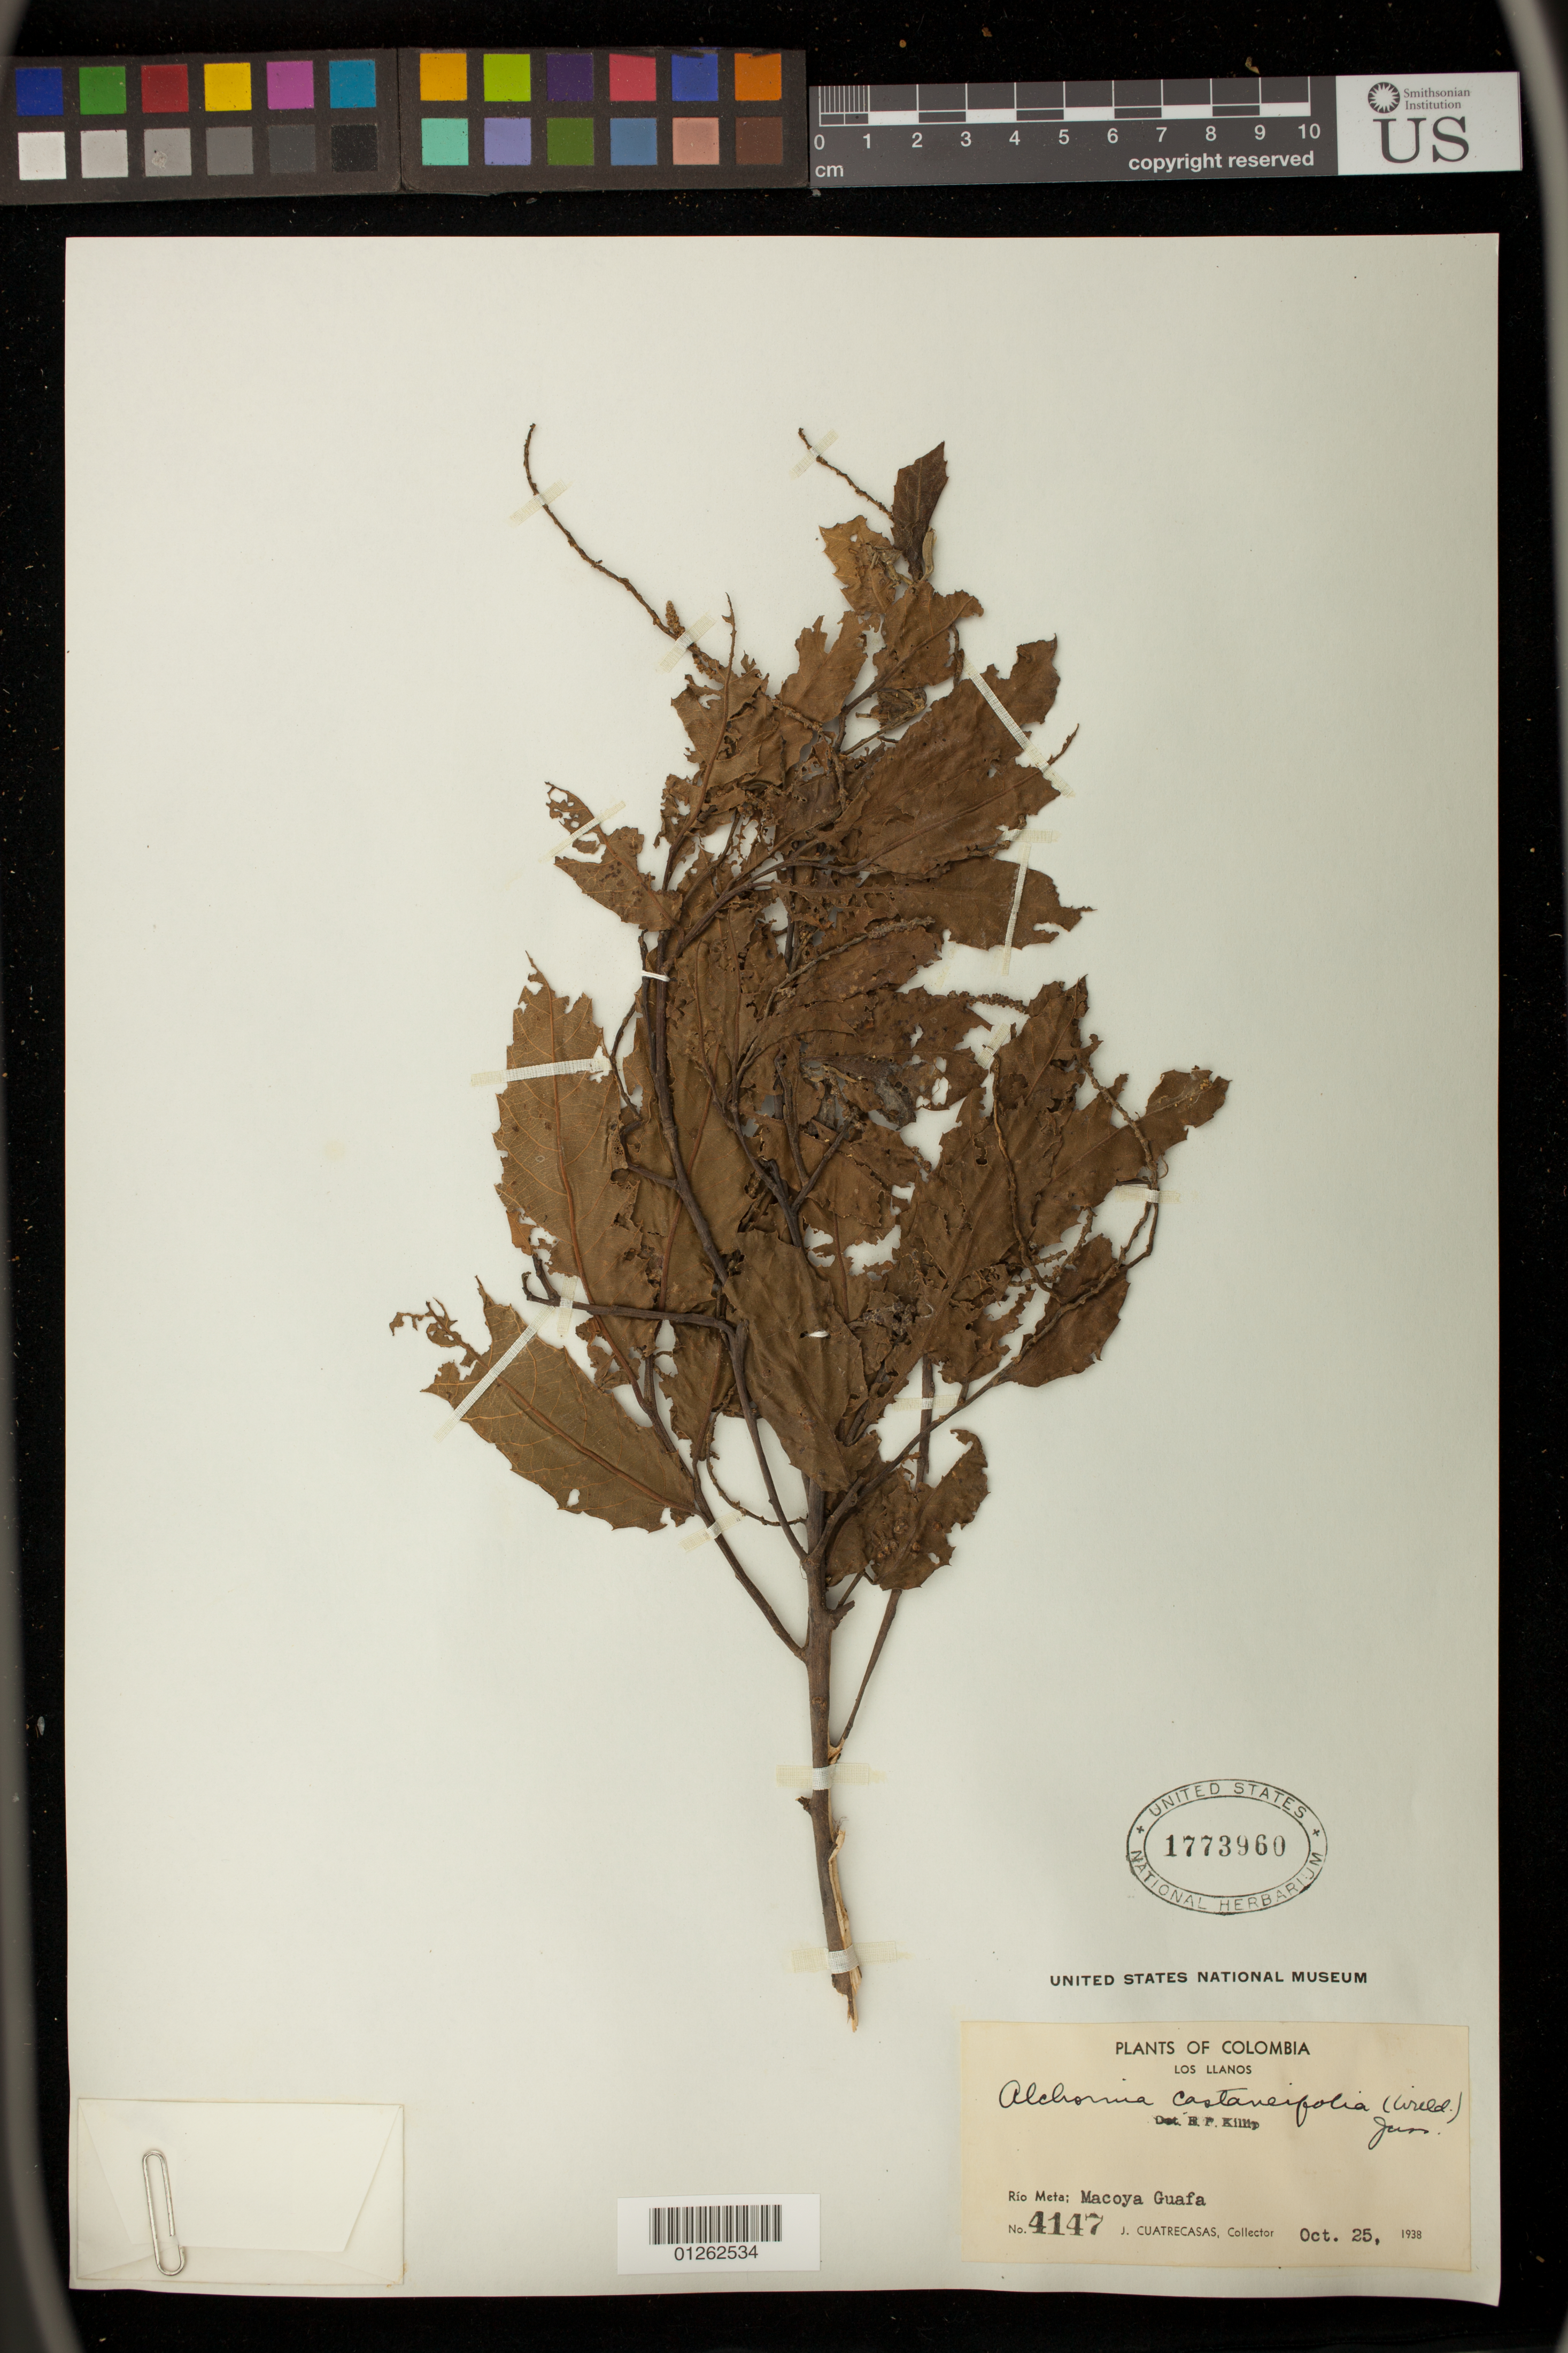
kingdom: Plantae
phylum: Tracheophyta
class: Magnoliopsida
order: Malpighiales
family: Euphorbiaceae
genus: Alchornea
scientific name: Alchornea castaneifolia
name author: (Willd.) A. Juss.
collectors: J. Cuatrecasas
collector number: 4147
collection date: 1938-10-25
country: Colombia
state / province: Casanare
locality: Rio Meta; Macoya [de] Guafa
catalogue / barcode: US 1773960